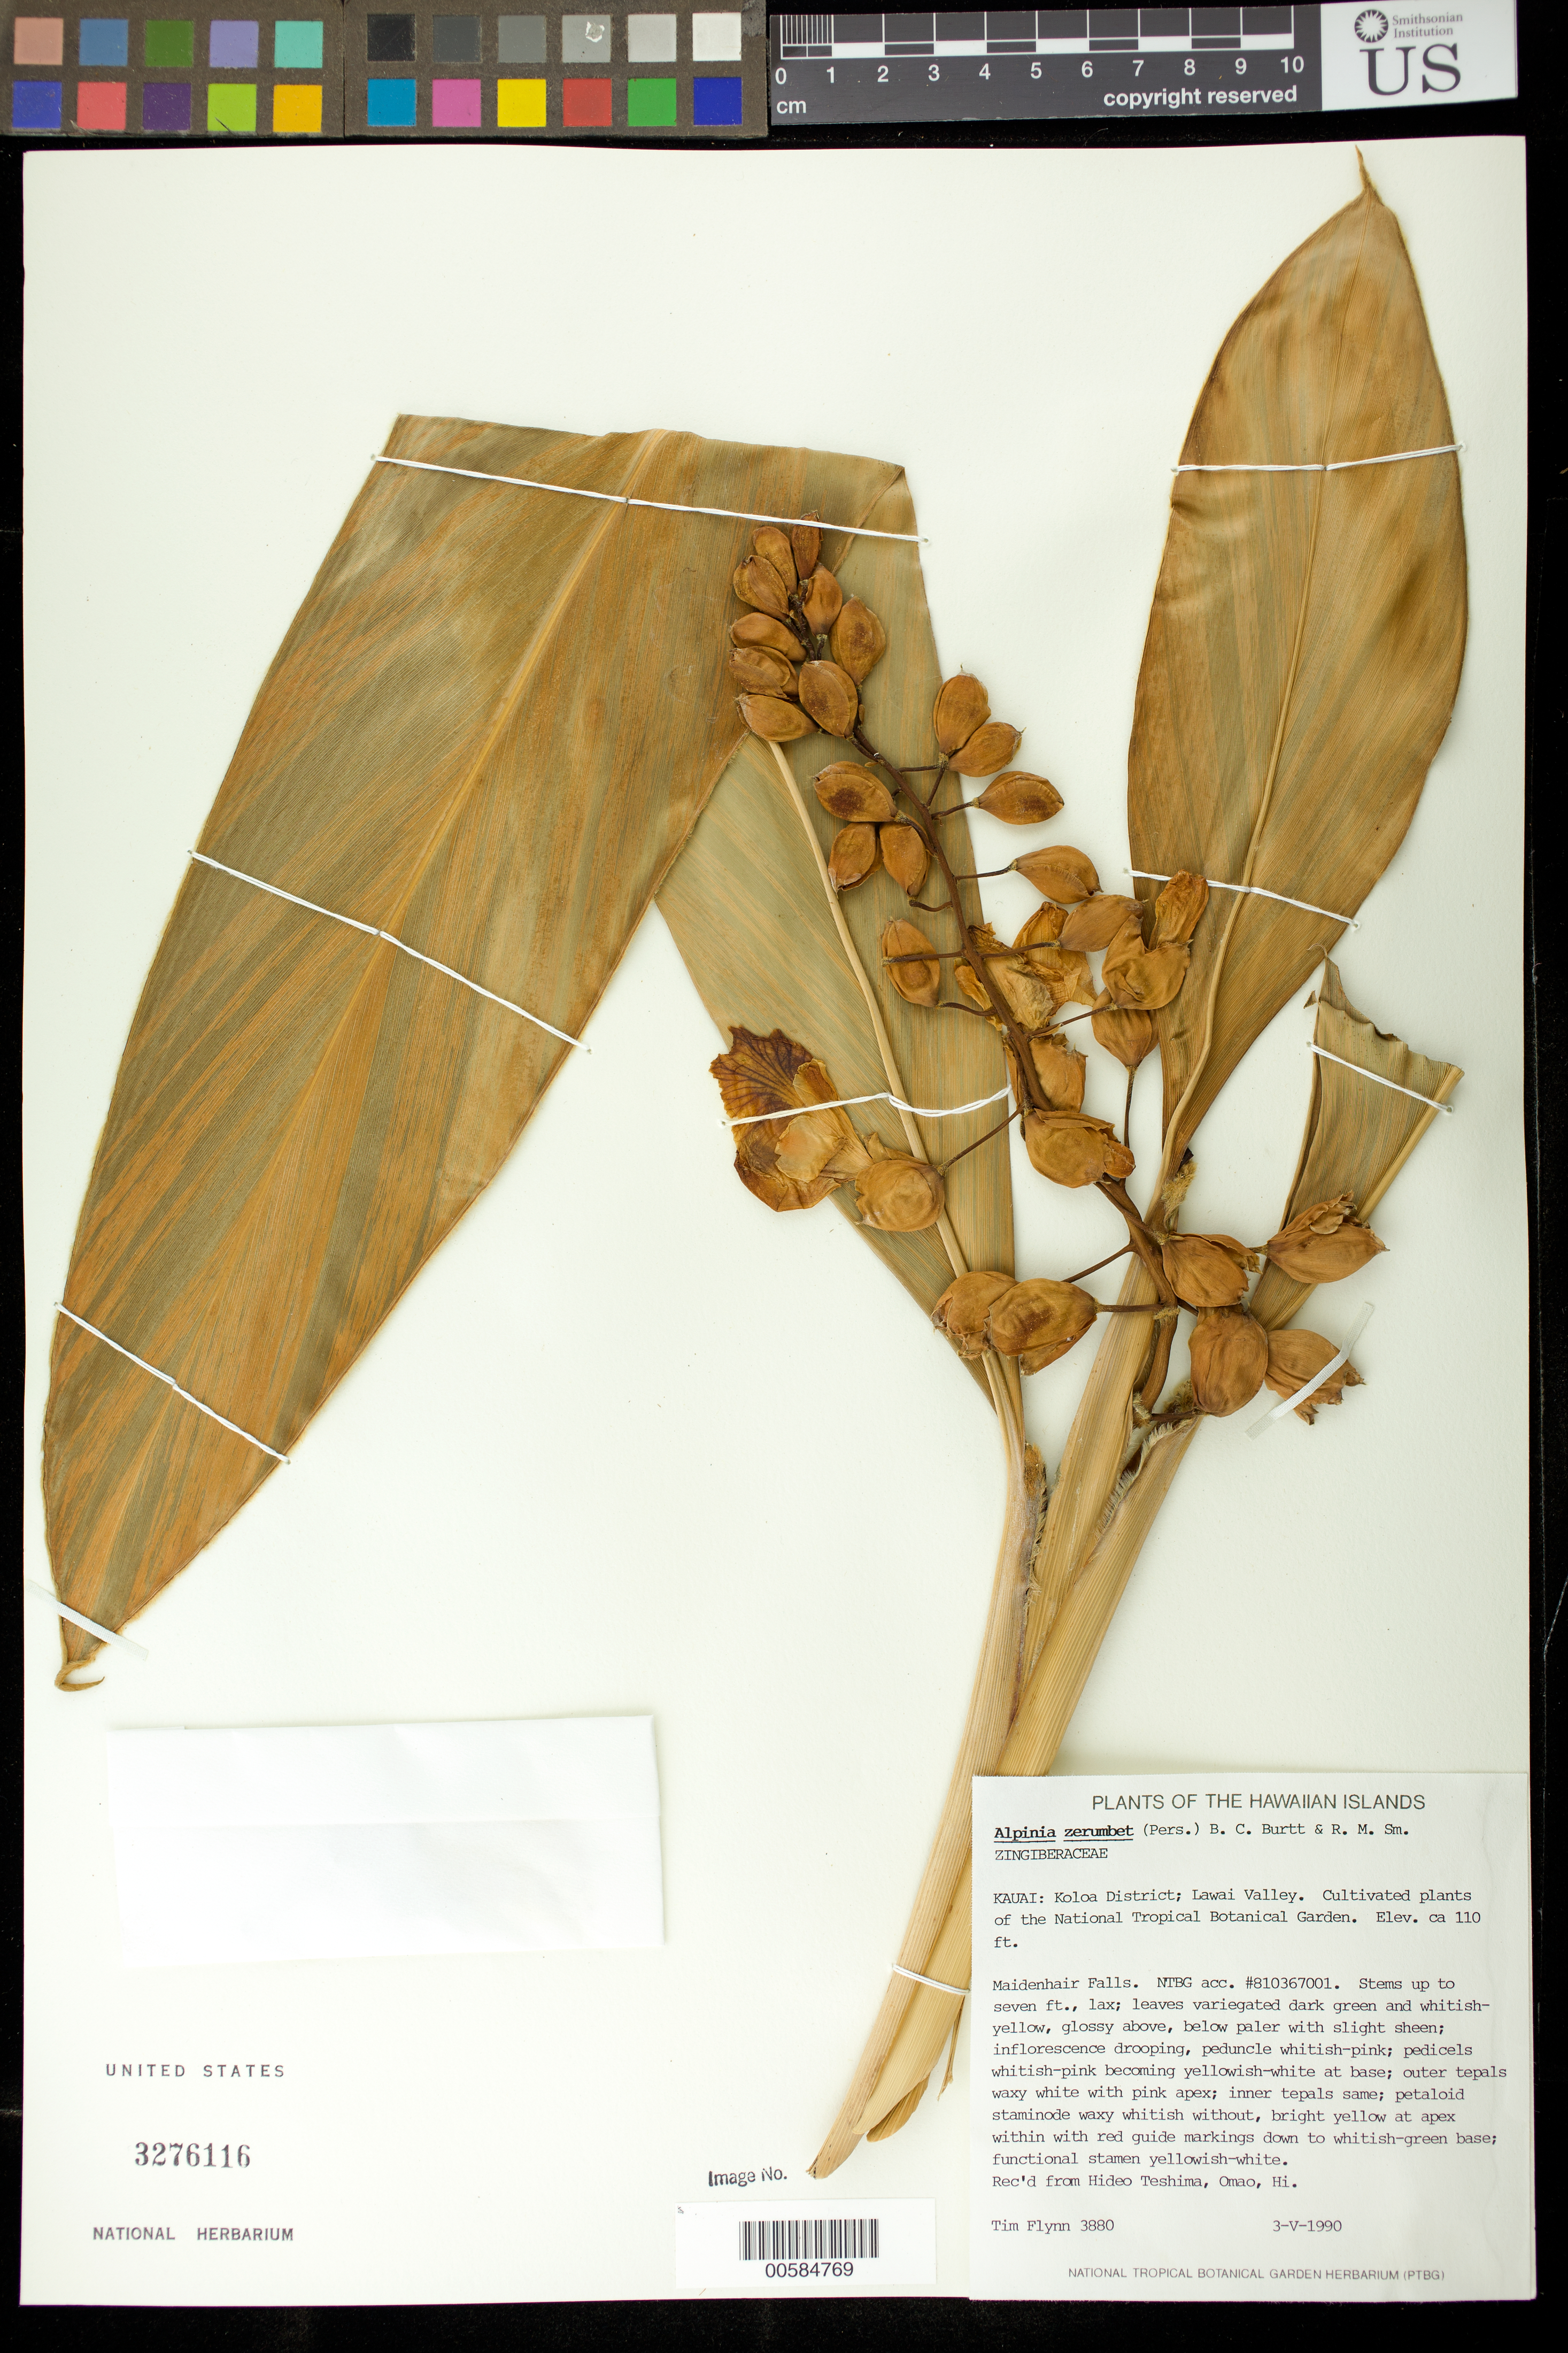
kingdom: Plantae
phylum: Tracheophyta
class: Liliopsida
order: Zingiberales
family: Zingiberaceae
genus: Alpinia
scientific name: Alpinia zerumbet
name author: (Pers.) B.L. Burtt & R.M. Sm.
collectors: T. W. Flynn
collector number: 3880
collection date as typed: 3 May 1990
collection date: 1990-05-03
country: United States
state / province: Hawaii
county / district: Kauai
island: Kaua'i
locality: Koloa Dist; Lawai Valley. Maidenhair Falls.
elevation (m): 34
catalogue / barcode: US 3276116